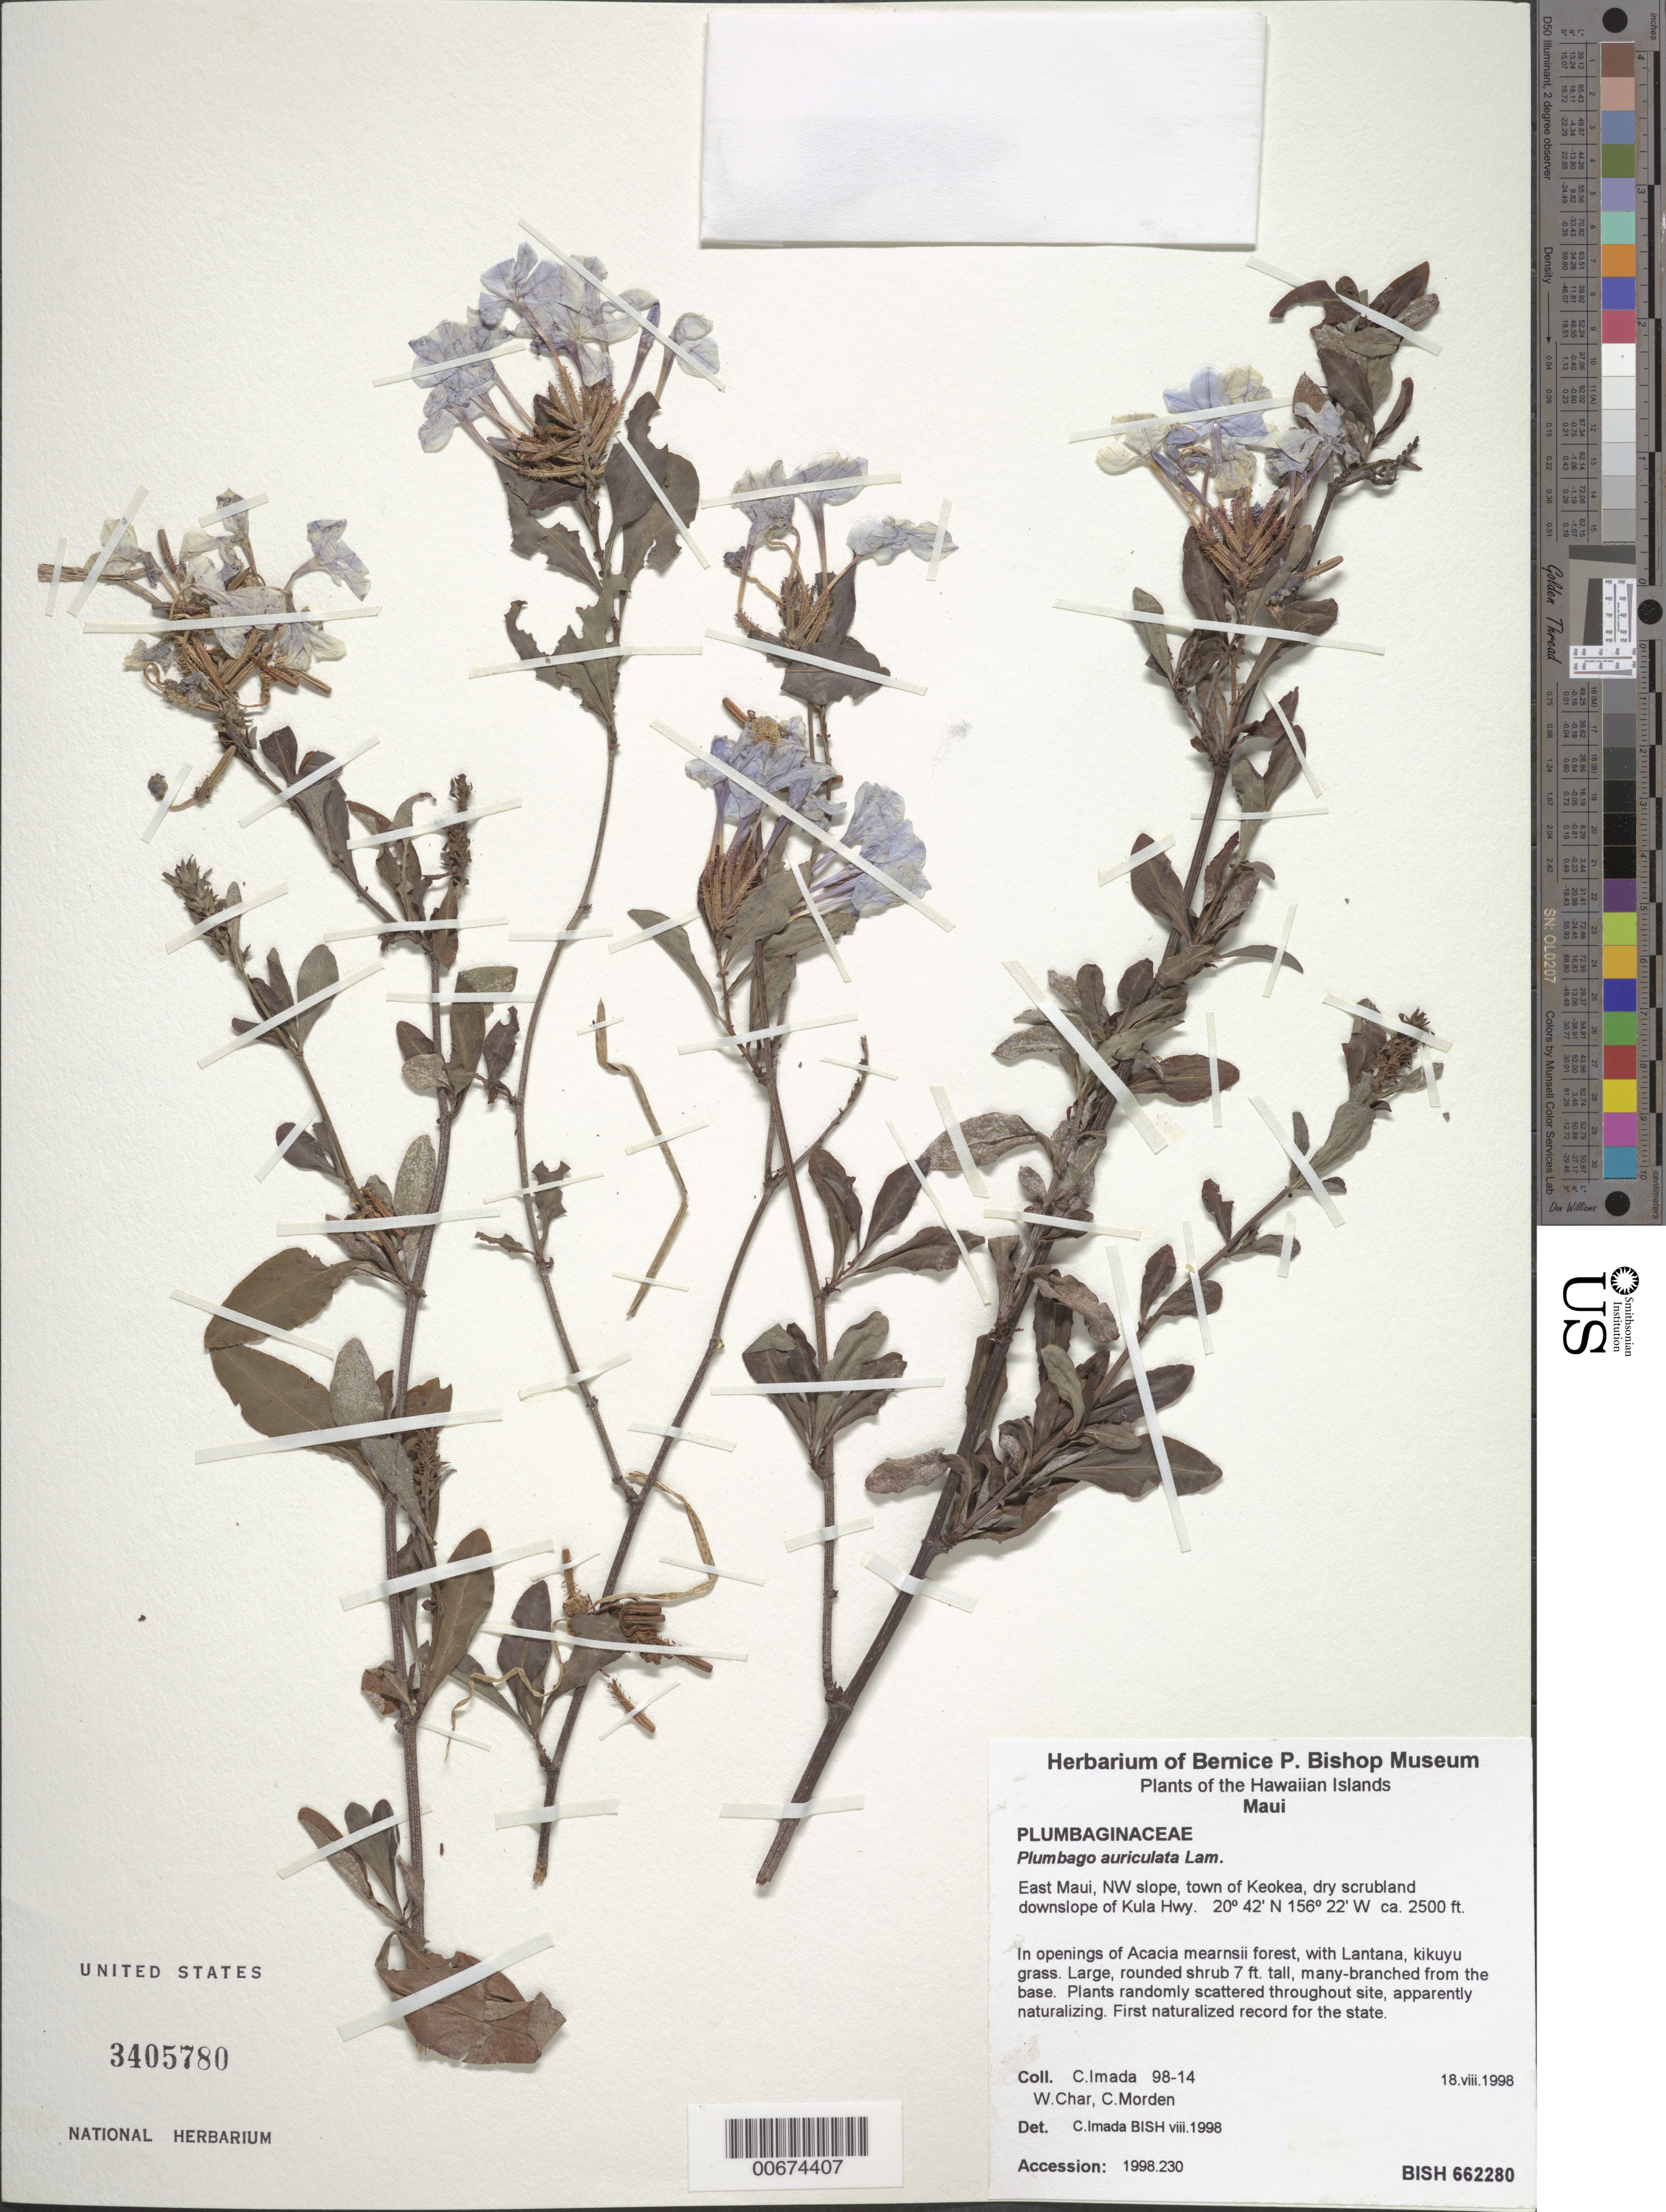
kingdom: Plantae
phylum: Tracheophyta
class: Magnoliopsida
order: Caryophyllales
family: Plumbaginaceae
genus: Plumbago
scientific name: Plumbago auriculata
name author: Lam.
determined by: Imada, C.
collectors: C. Imada, W. Char & C. Morden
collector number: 98-14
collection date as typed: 18 Aug 1998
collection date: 1998-08-18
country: United States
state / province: Hawaii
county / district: Maui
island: Maui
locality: East Maui, NW slope, town of Keokea, dry scrubland downslope of Kula Hwy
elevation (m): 762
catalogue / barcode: US 3405780